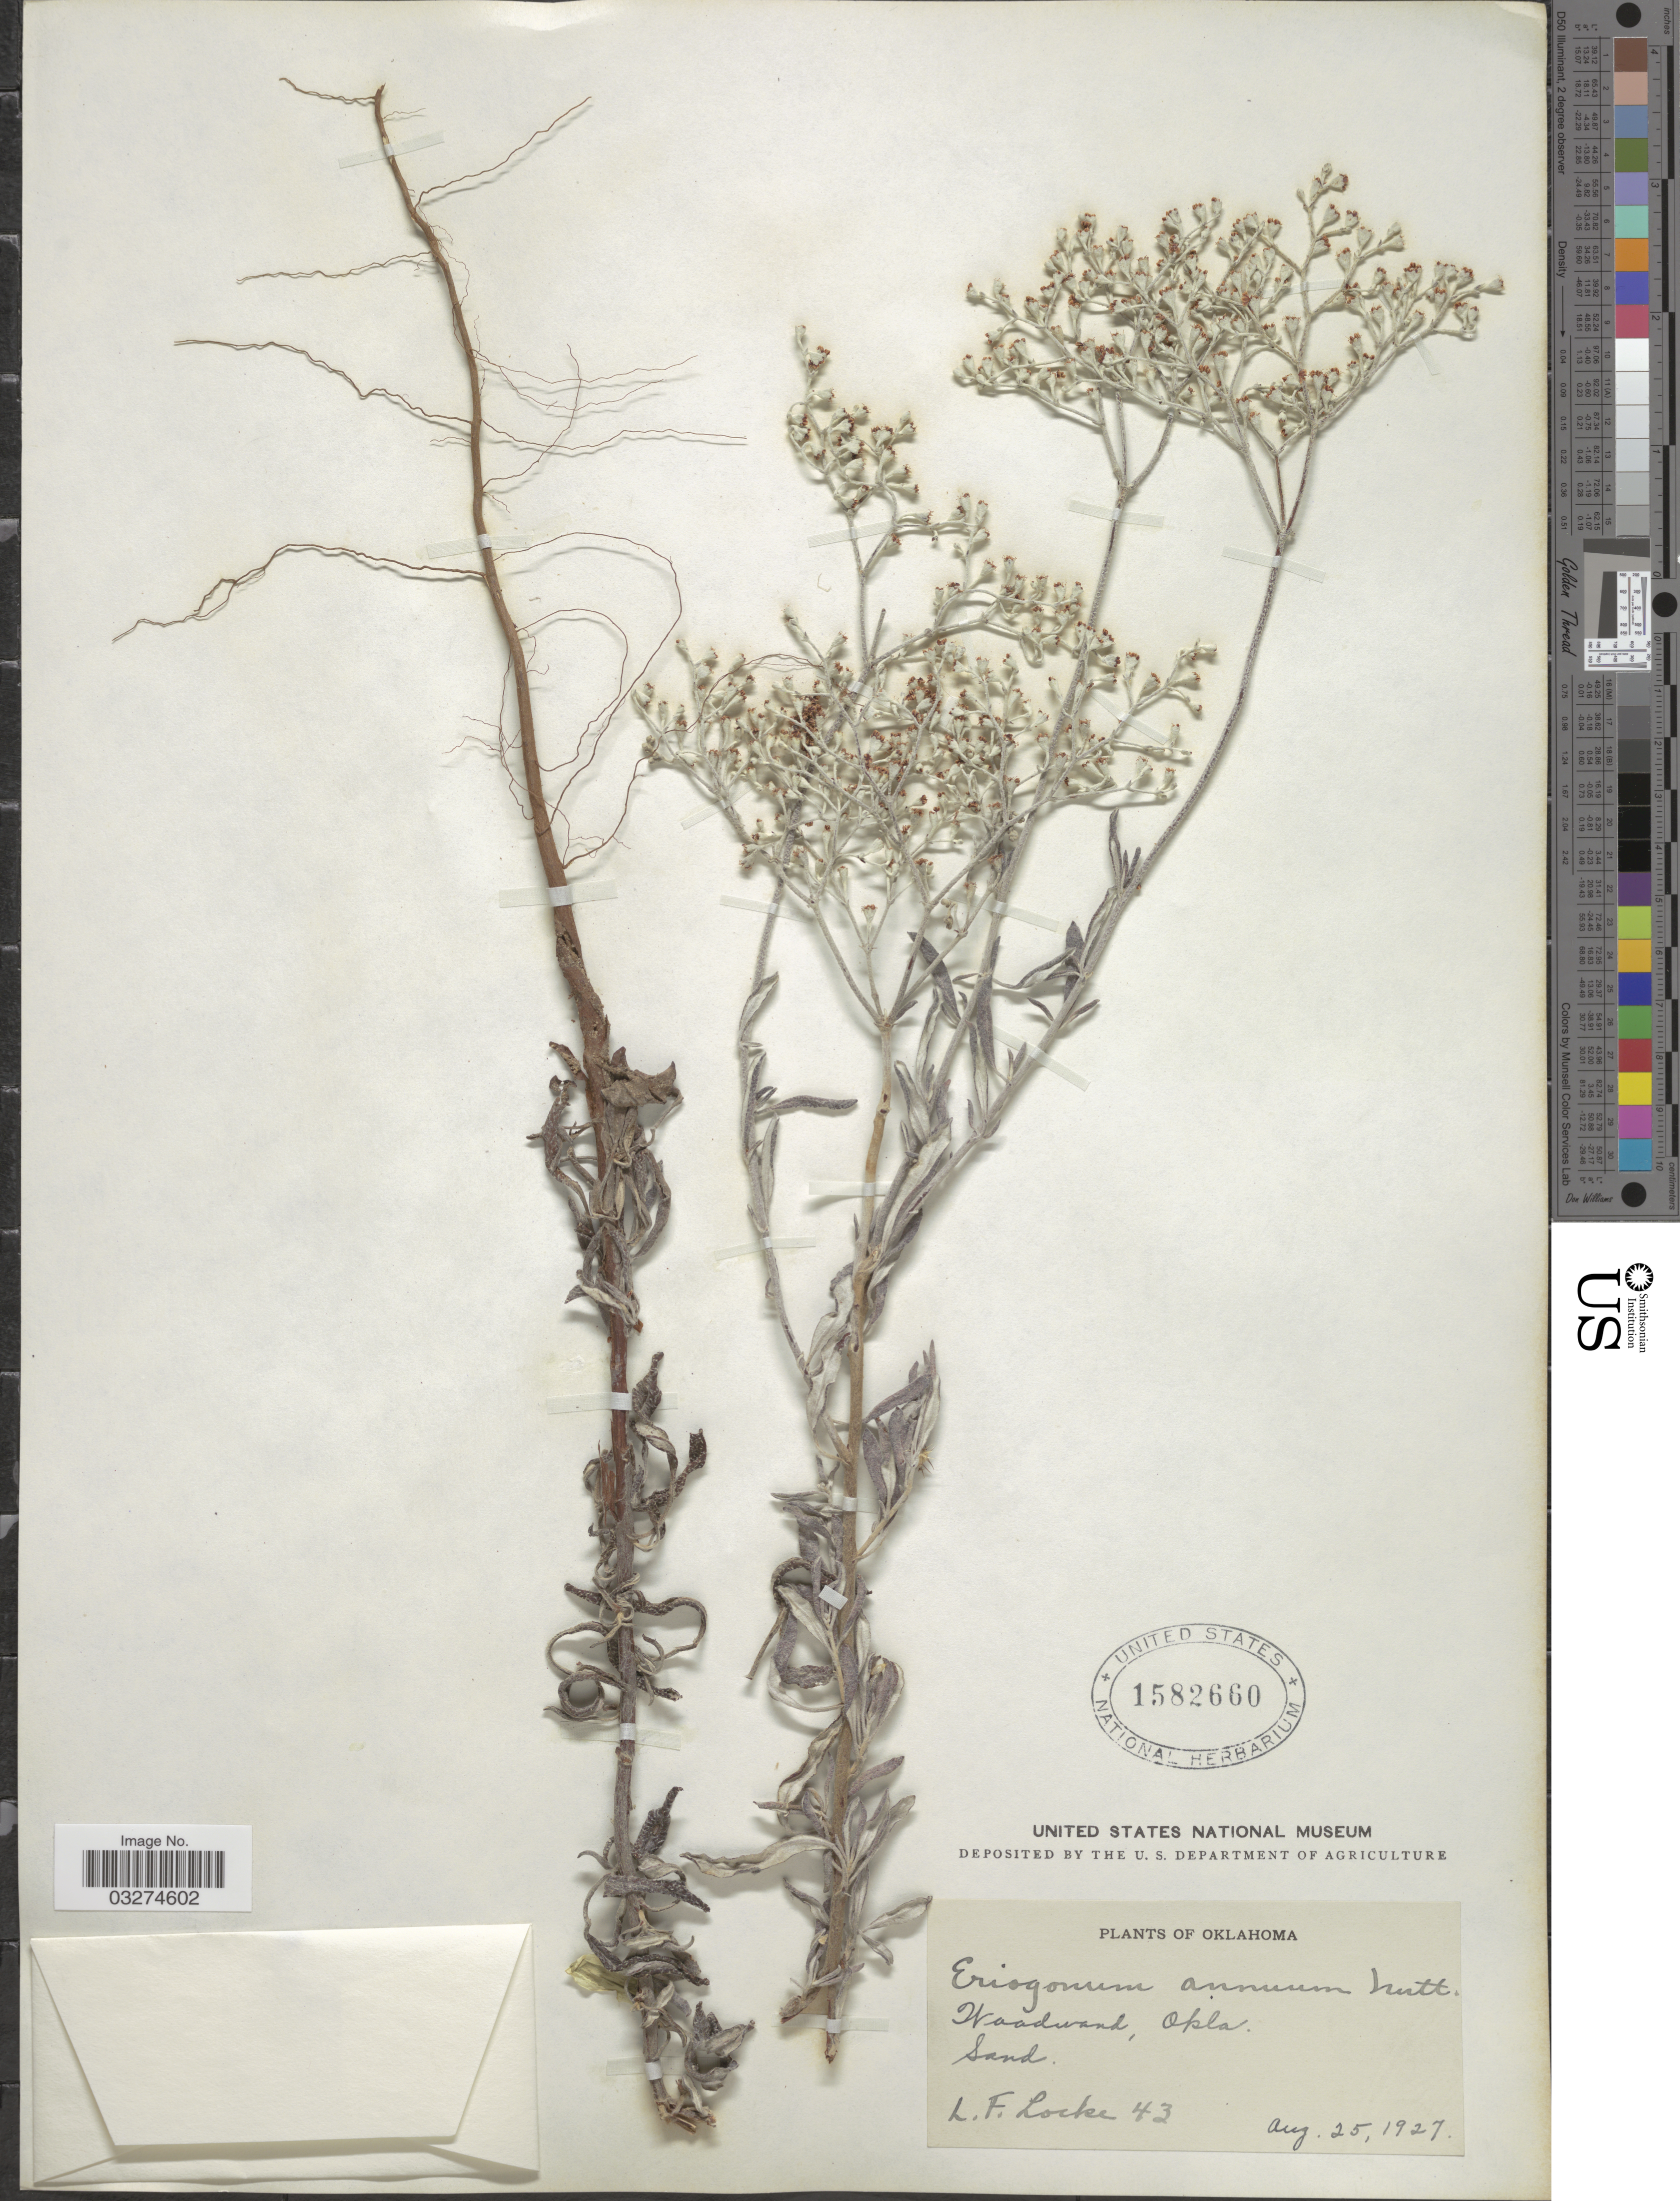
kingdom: Plantae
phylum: Tracheophyta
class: Magnoliopsida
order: Caryophyllales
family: Polygonaceae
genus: Eriogonum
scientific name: Eriogonum annuum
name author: Nutt.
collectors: L. Locke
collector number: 43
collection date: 1927-08-25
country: United States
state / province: Oklahoma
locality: Woodward.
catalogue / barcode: US 1582660